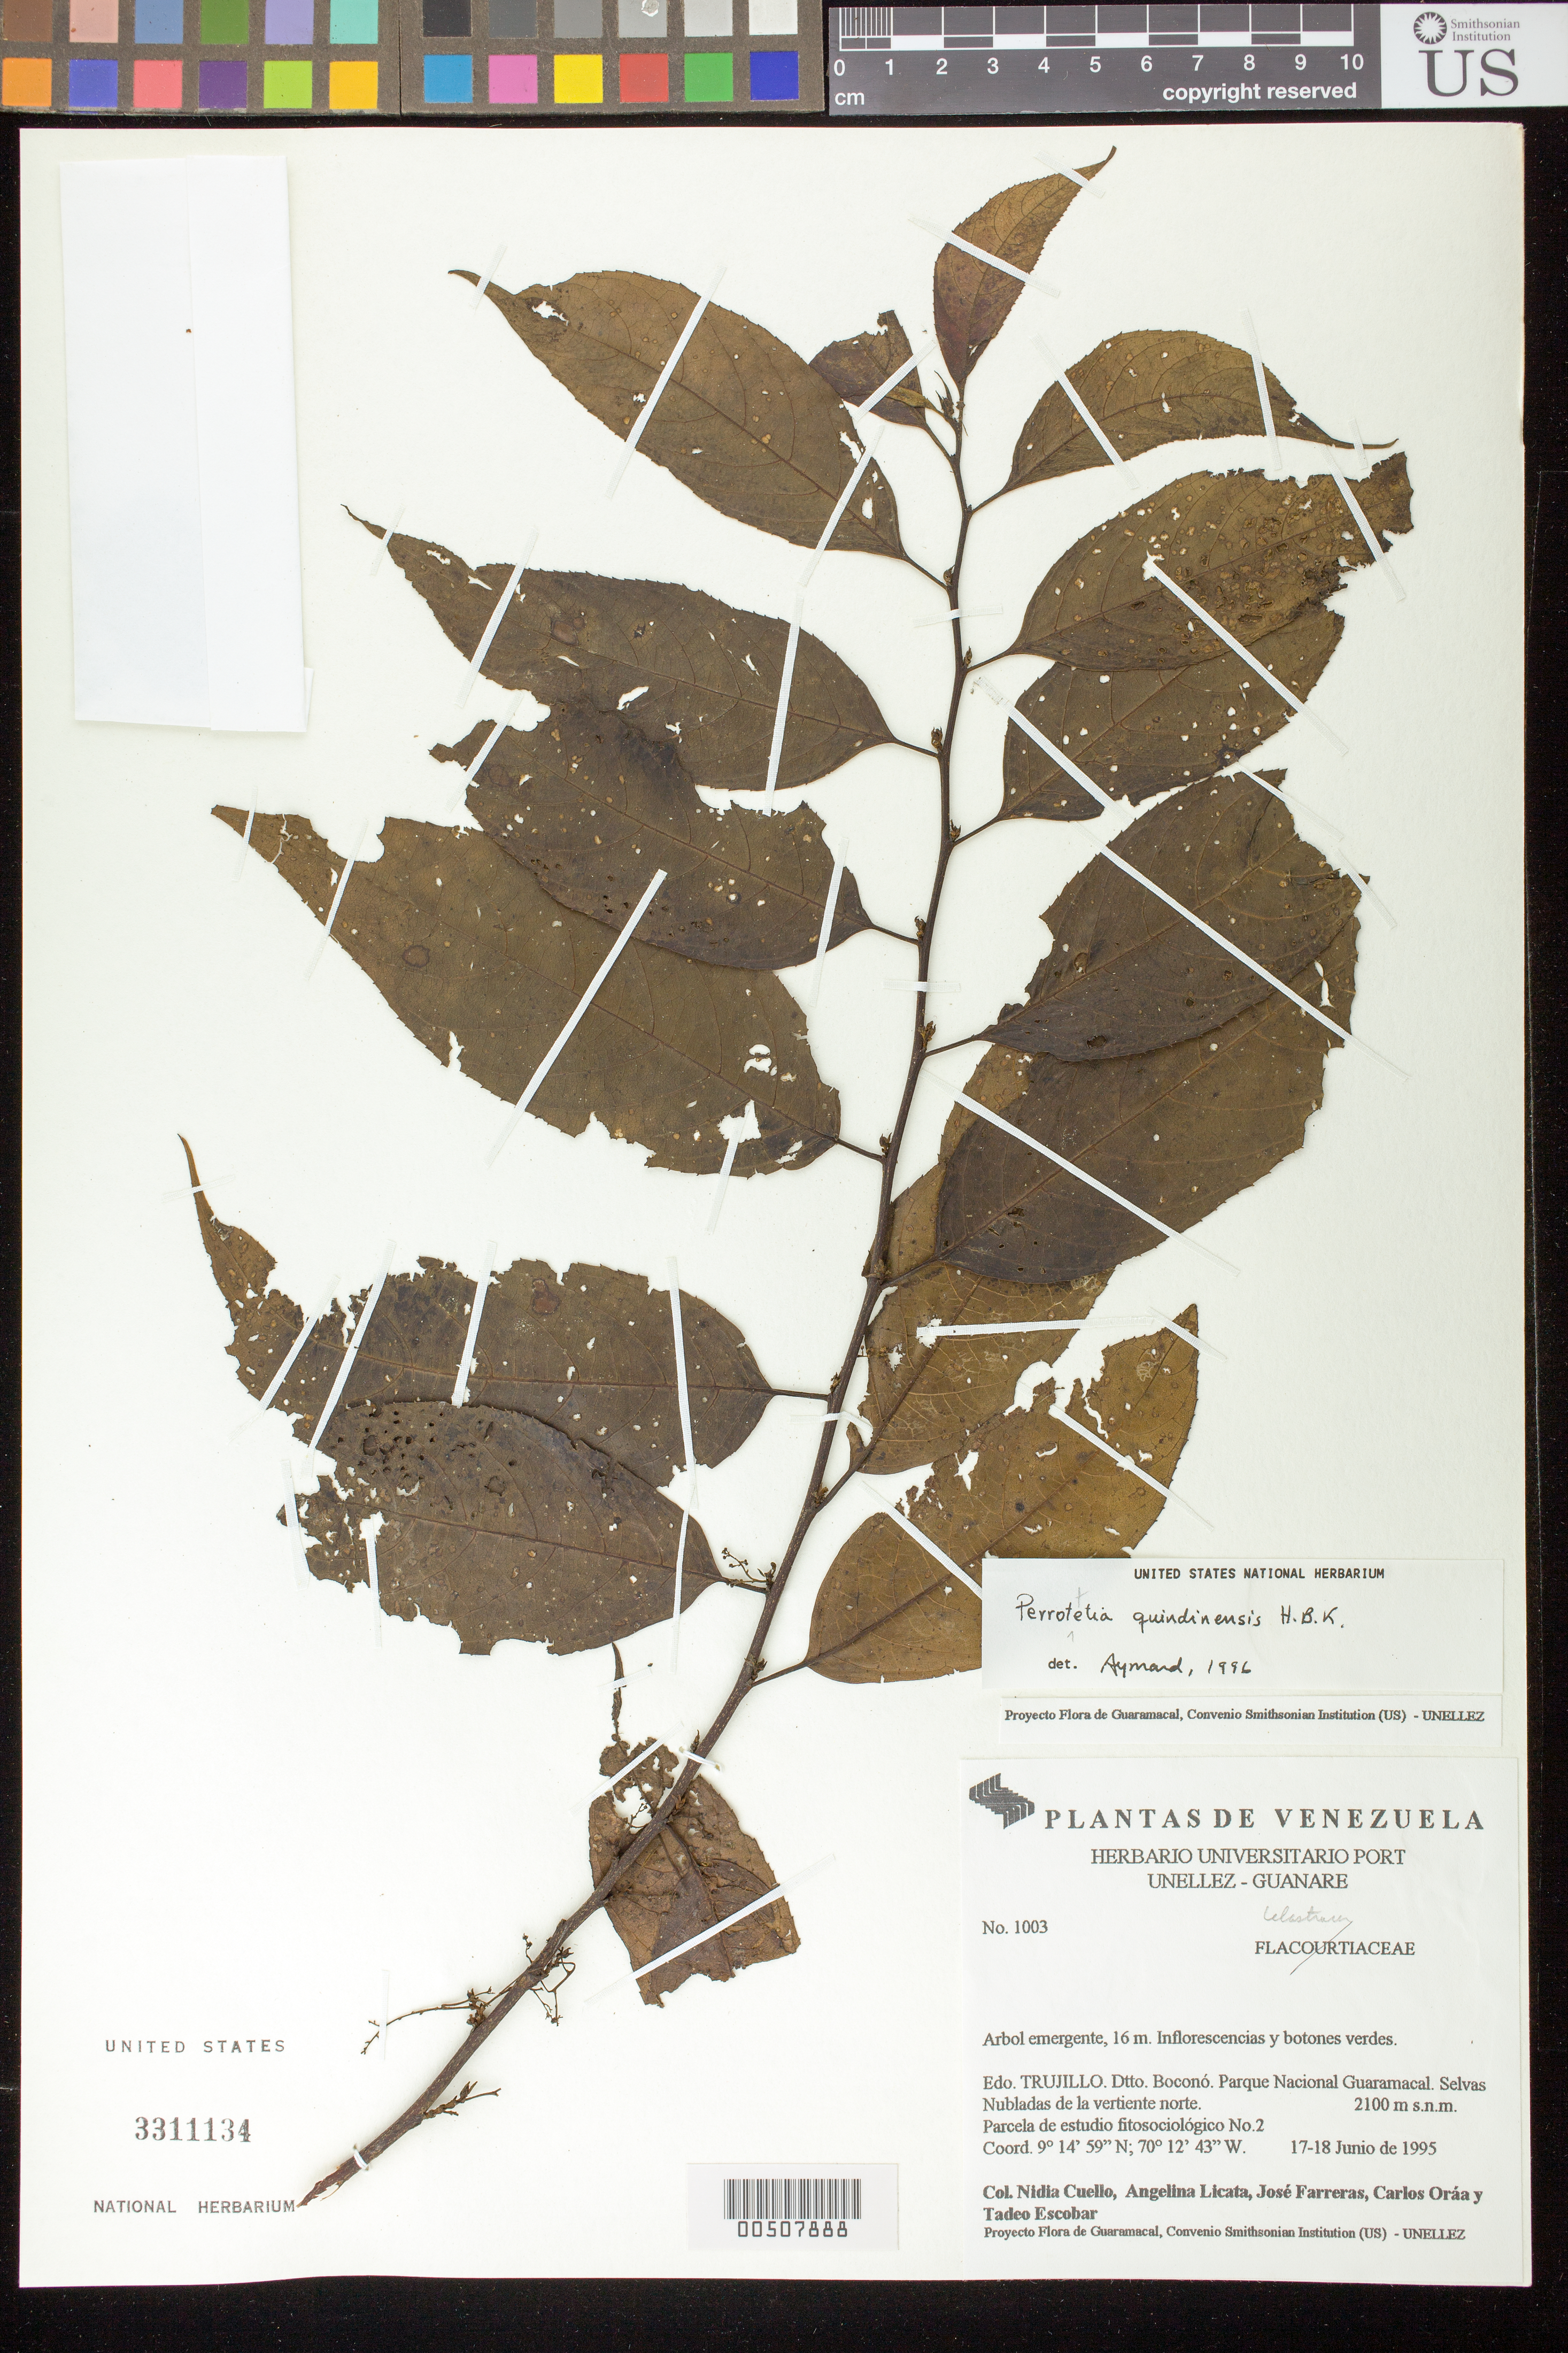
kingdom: Plantae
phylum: Tracheophyta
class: Magnoliopsida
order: Huerteales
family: Dipentodontaceae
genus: Perrottetia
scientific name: Perrottetia quinduensis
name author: Kunth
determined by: Aymard C., G. A., (PORT), Univ. Nac. Exp. de los Llanos Ezequiel Zamora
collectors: N. L. Cuello, A. Licata, J. Farreras, C. Oráa & T. Escobar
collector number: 1003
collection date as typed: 17 Jun 1995 to 18 Jun 1995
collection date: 1995-06-17/1995-06-18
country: Venezuela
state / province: Trujillo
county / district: Boconó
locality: Parque Nacional Guaramacal, vertiente N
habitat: Selvas Nubladas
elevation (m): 2100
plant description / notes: MO, NY, PORT, US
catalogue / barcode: US 3311134